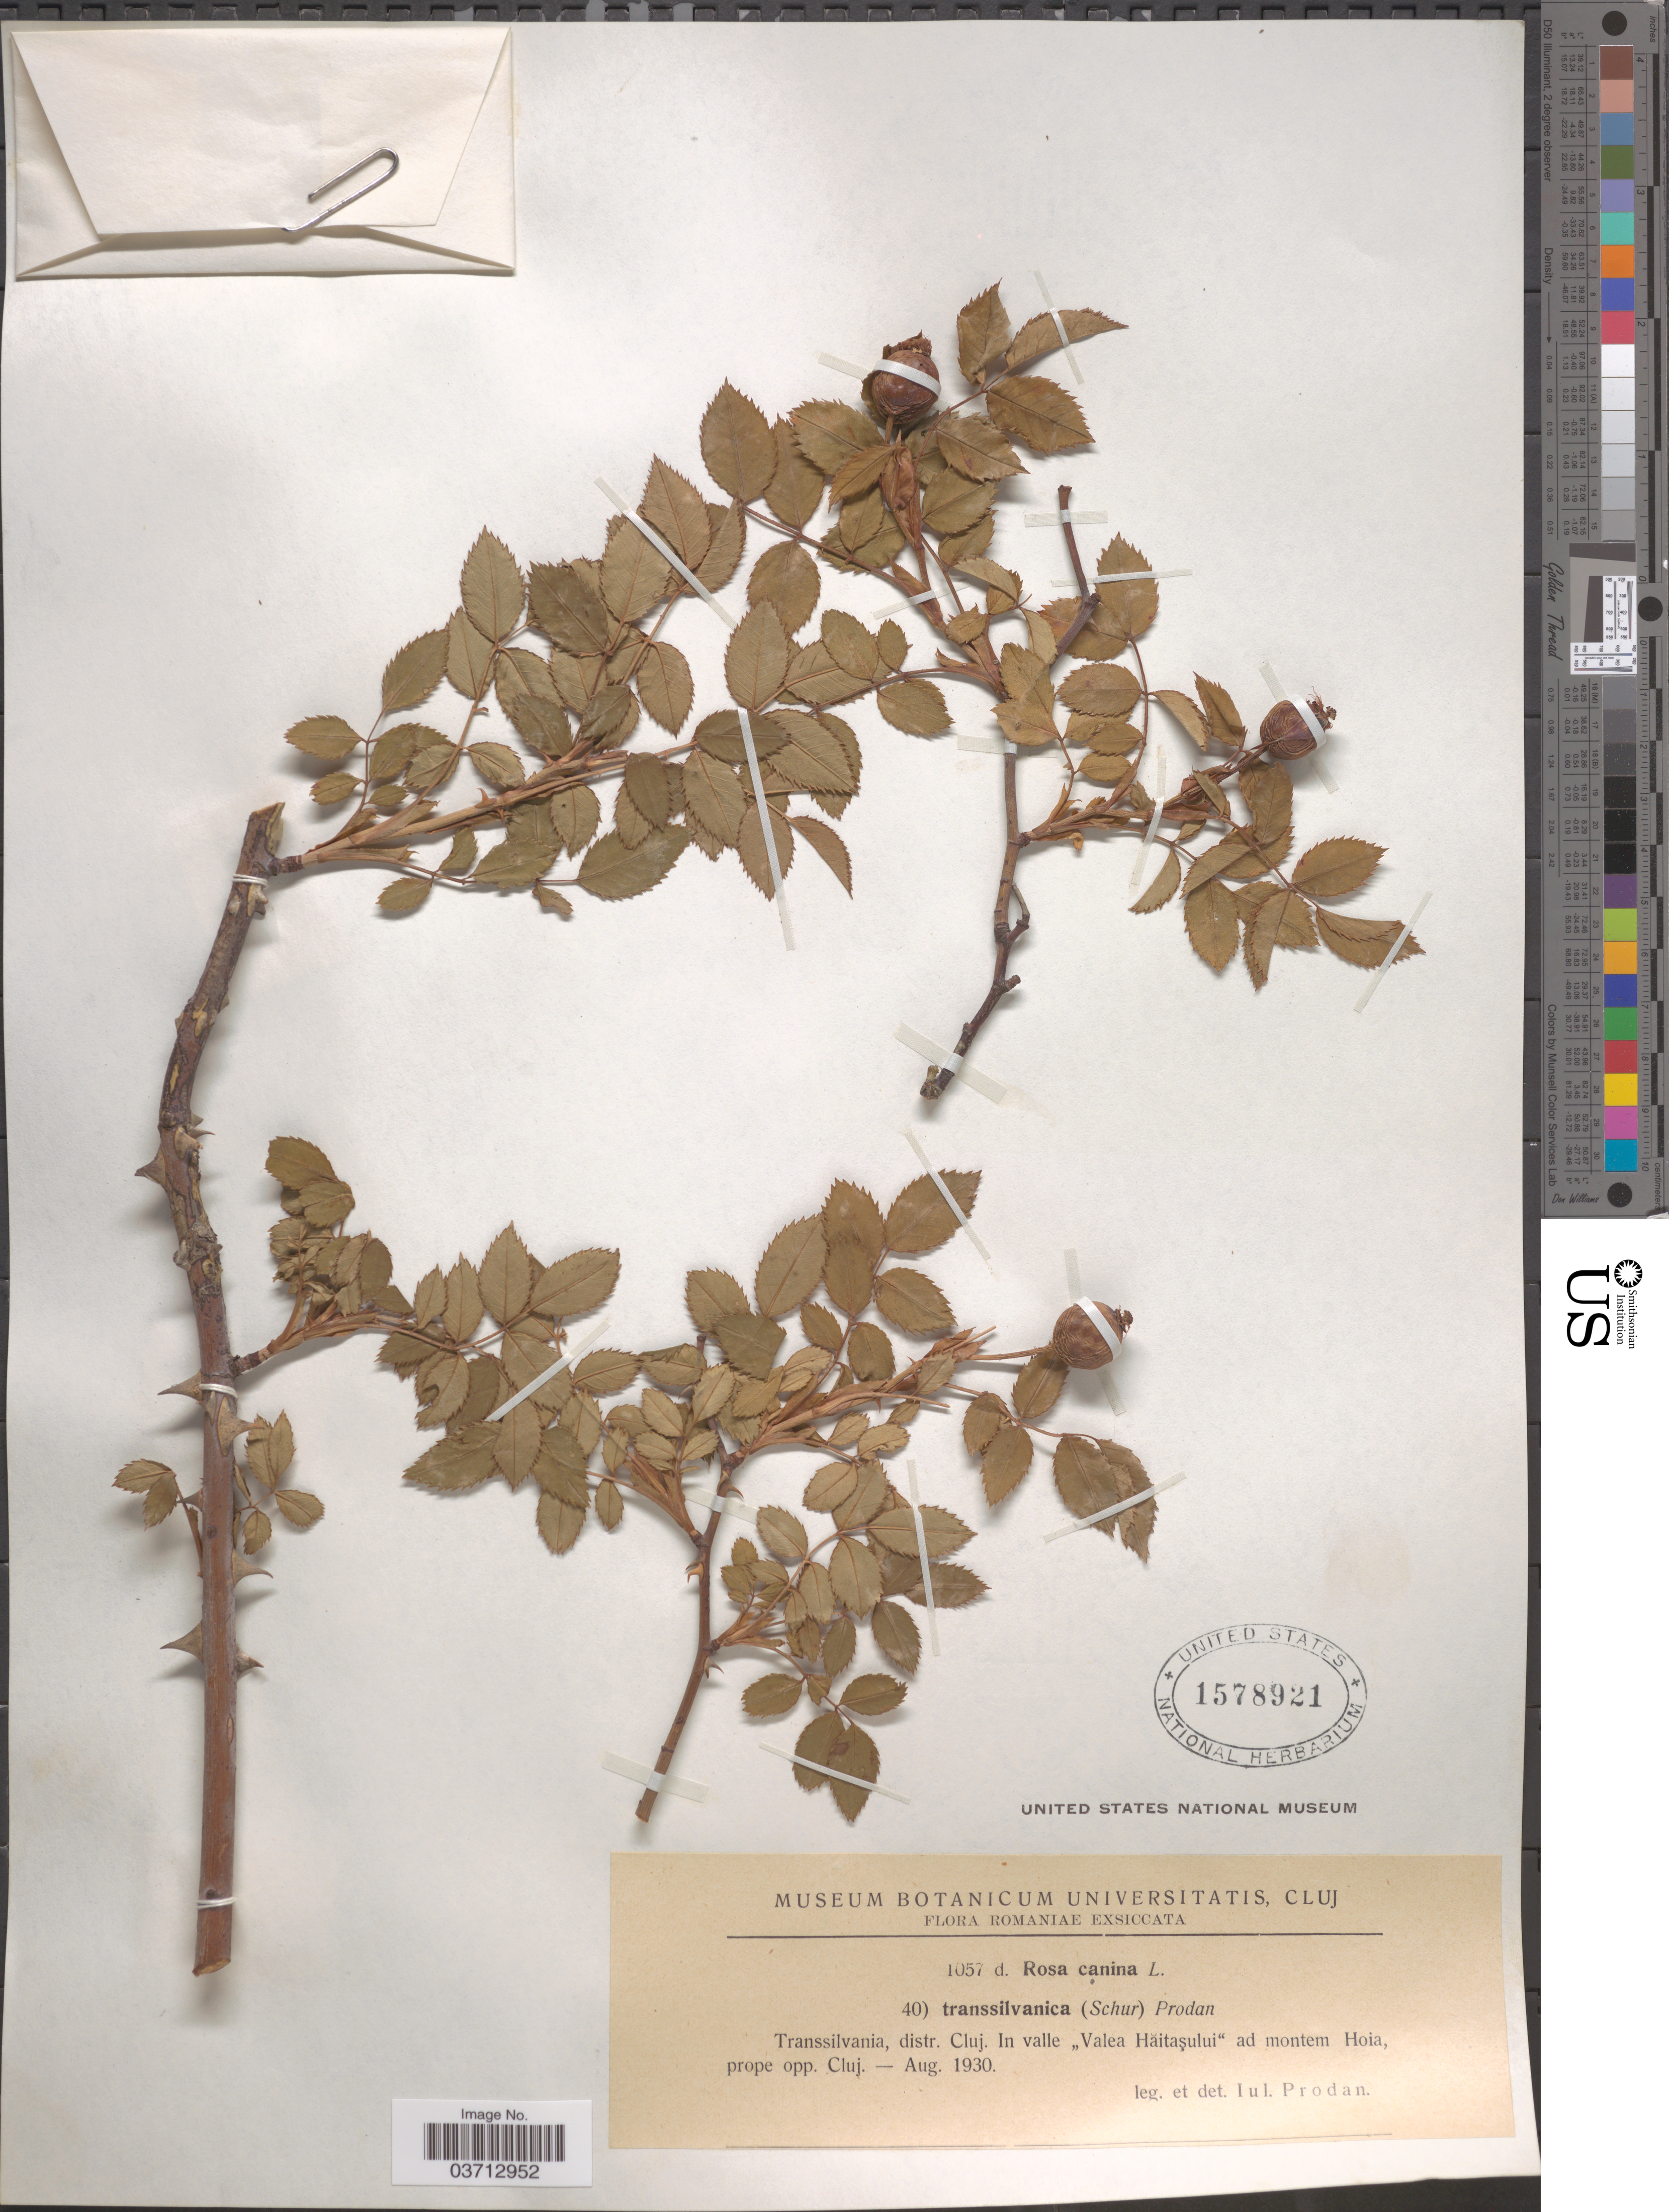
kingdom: Plantae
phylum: Tracheophyta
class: Magnoliopsida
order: Rosales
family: Rosaceae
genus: Rosa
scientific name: Rosa canina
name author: L.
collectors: J. Prodan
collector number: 1057d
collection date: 1930-08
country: Romania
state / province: Cluj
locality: Romaniae. Transsilvania, distr. Cluj. In valle "Valea Hăitaşului" ad montem Hoia, prope opp. Cluj.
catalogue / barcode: US 1578921